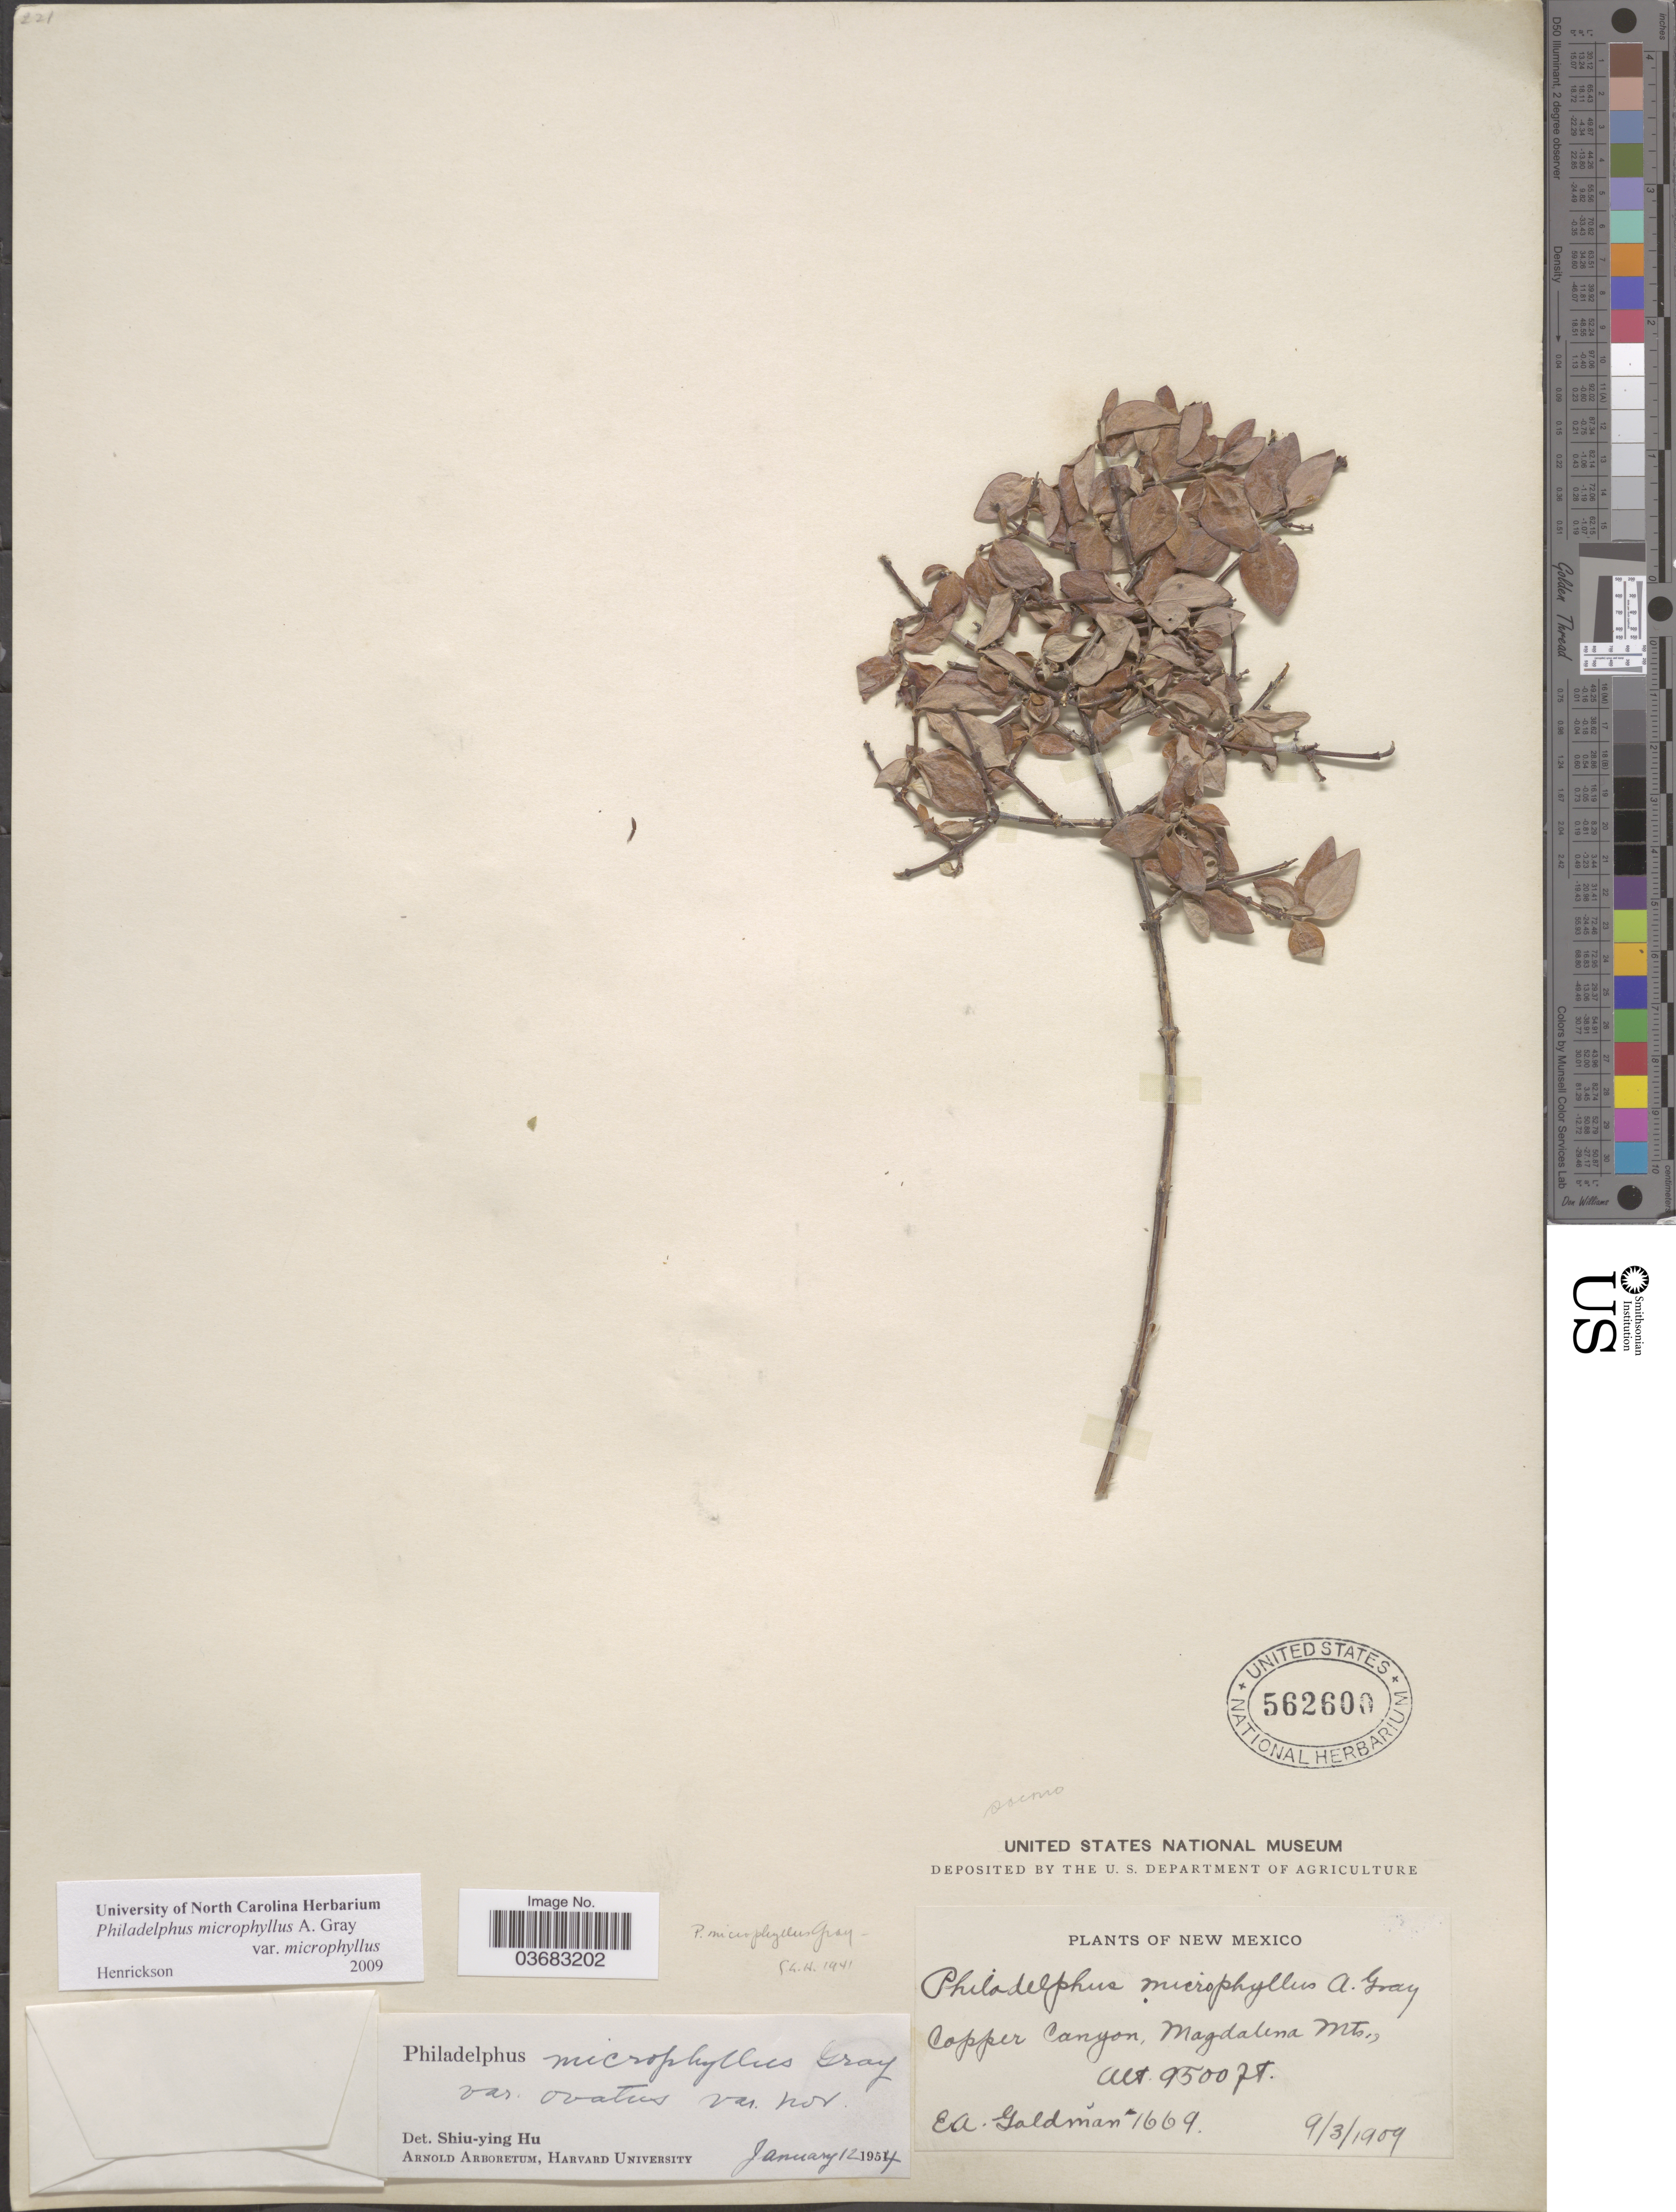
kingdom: Plantae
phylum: Tracheophyta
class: Magnoliopsida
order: Cornales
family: Hydrangeaceae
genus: Philadelphus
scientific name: Philadelphus microphyllus var. microphyllus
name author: A. Gray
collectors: E. A. Goldman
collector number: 1669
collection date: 1909-09-03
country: United States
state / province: New Mexico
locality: Copper Canyon, Magdalena Mts.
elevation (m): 2896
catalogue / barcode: US 562600